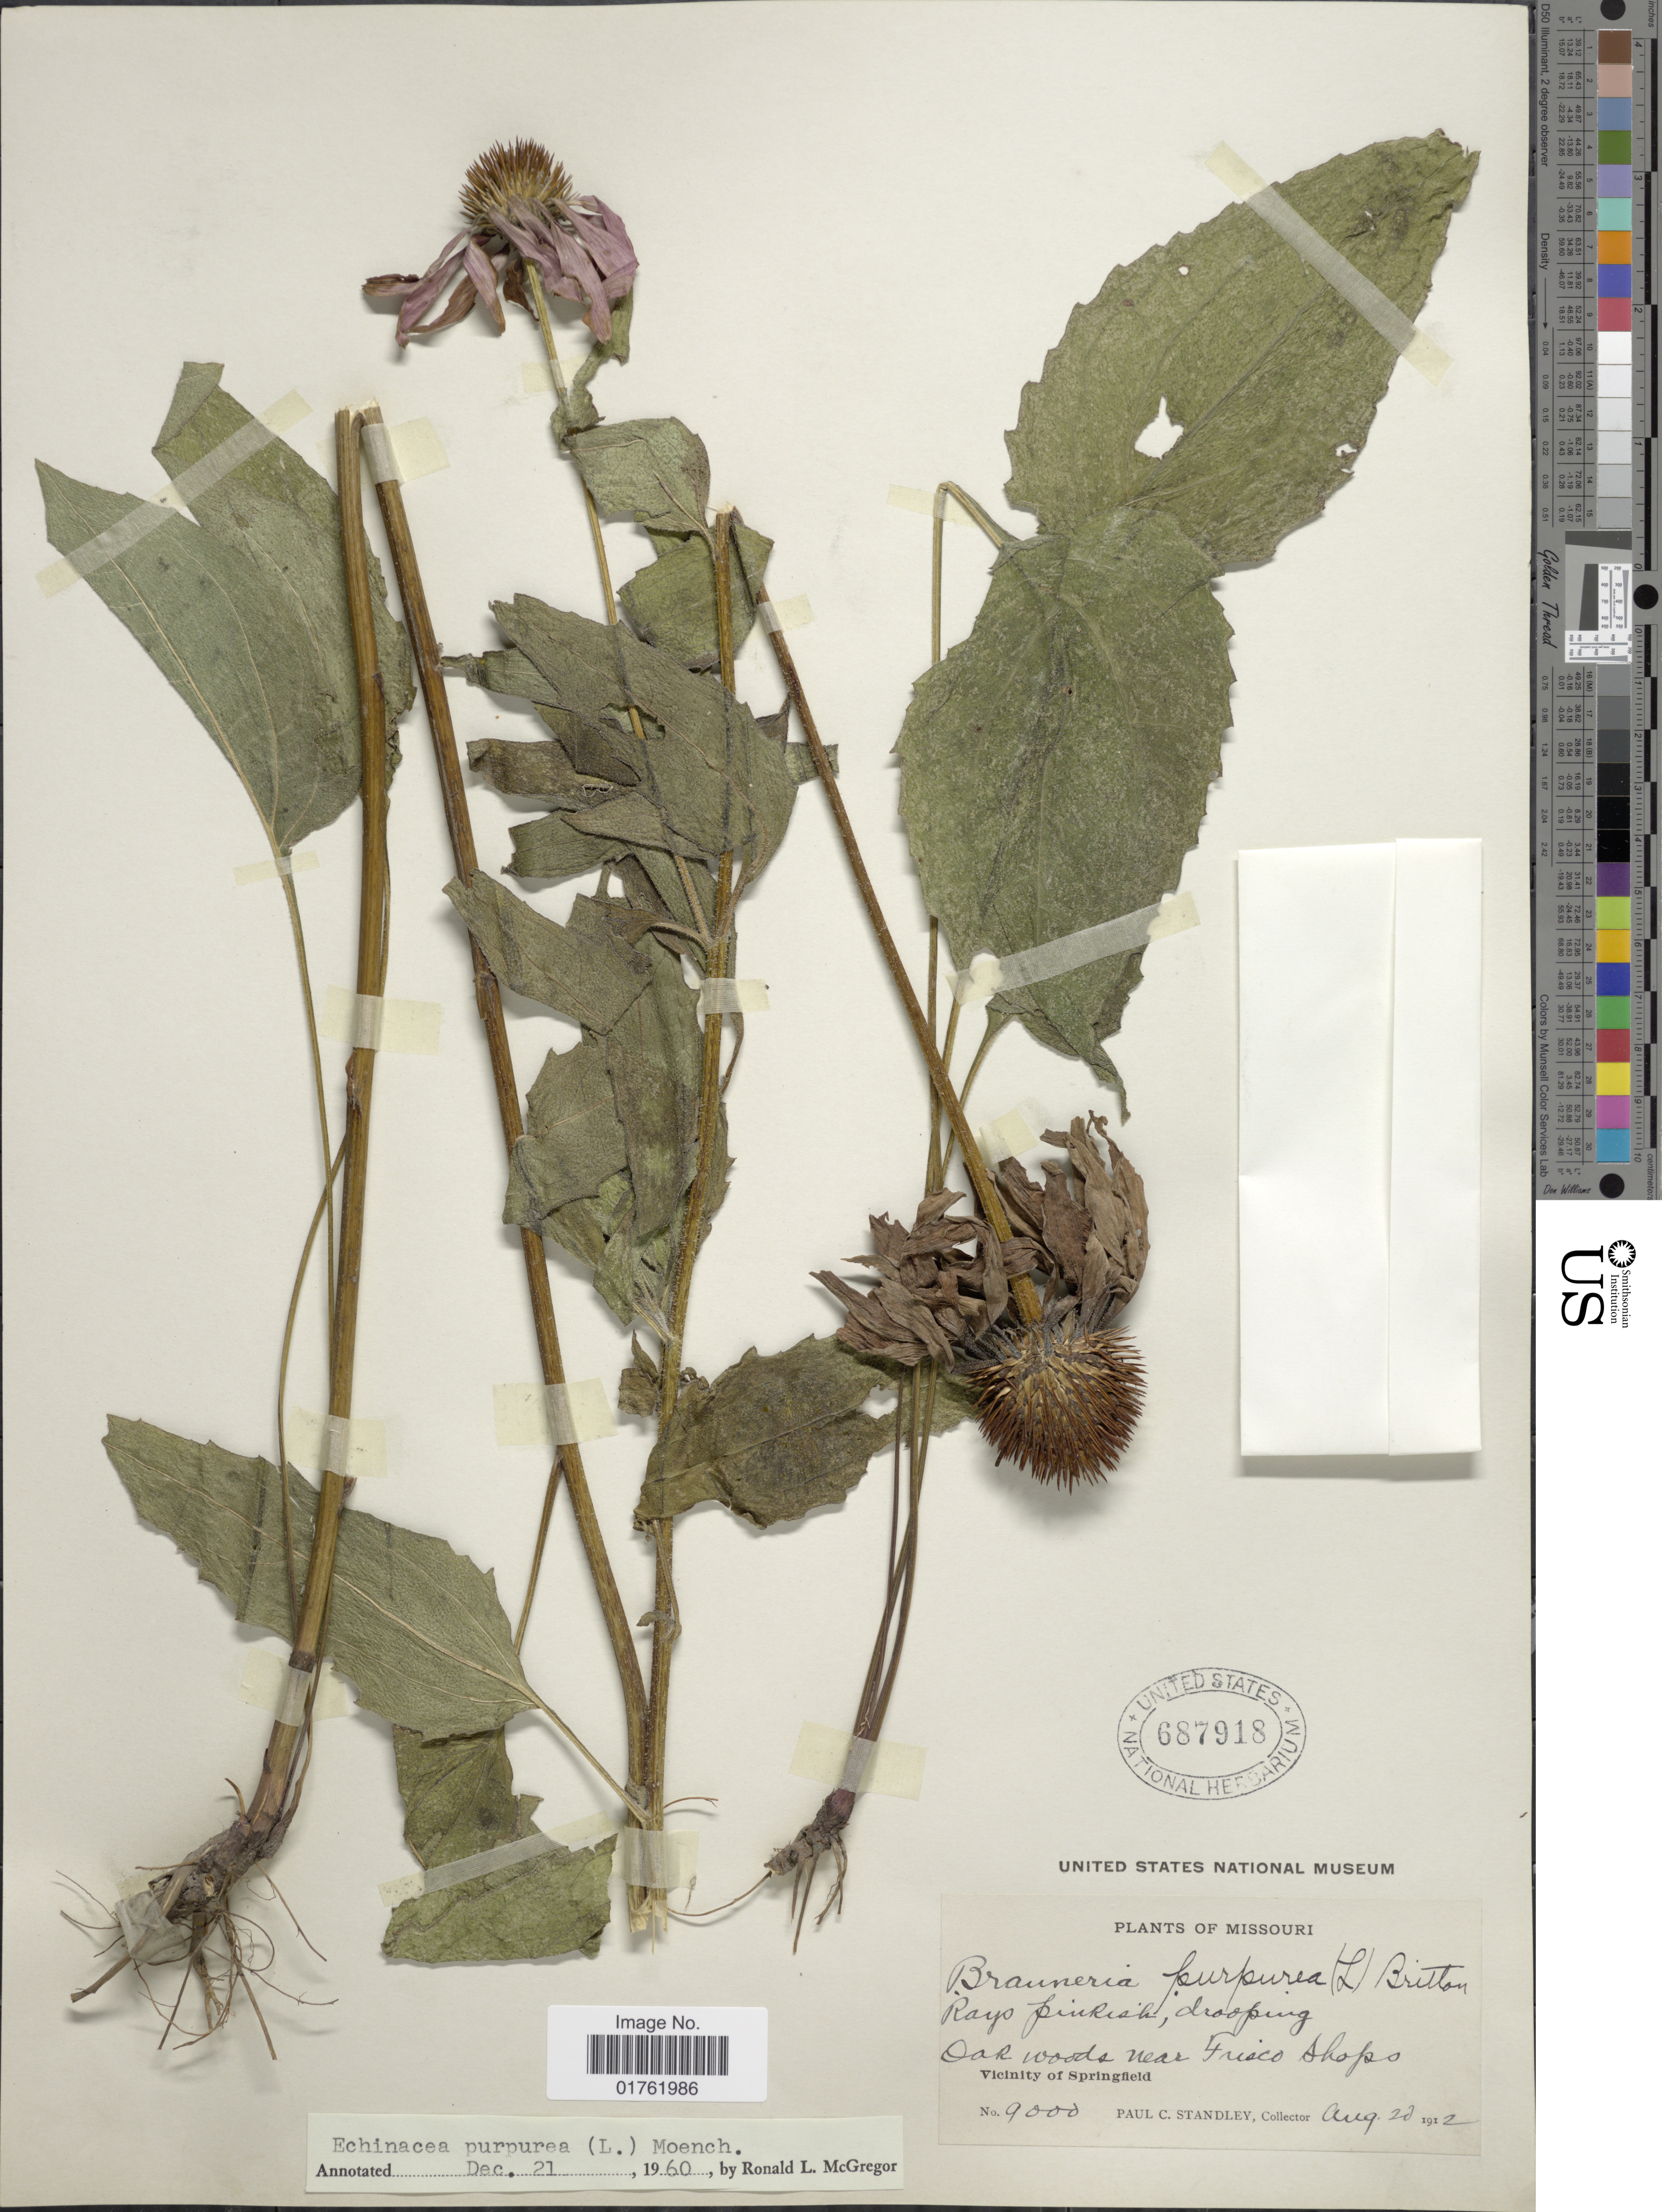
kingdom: Plantae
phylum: Tracheophyta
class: Magnoliopsida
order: Asterales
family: Asteraceae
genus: Echinacea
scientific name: Echinacea purpurea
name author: (L.) Moench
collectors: P. C. Standley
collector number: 9000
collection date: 1912-08-20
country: United States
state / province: Missouri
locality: Oak woods near Frisco shops, Vicinity of Springfiel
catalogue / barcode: US 687918